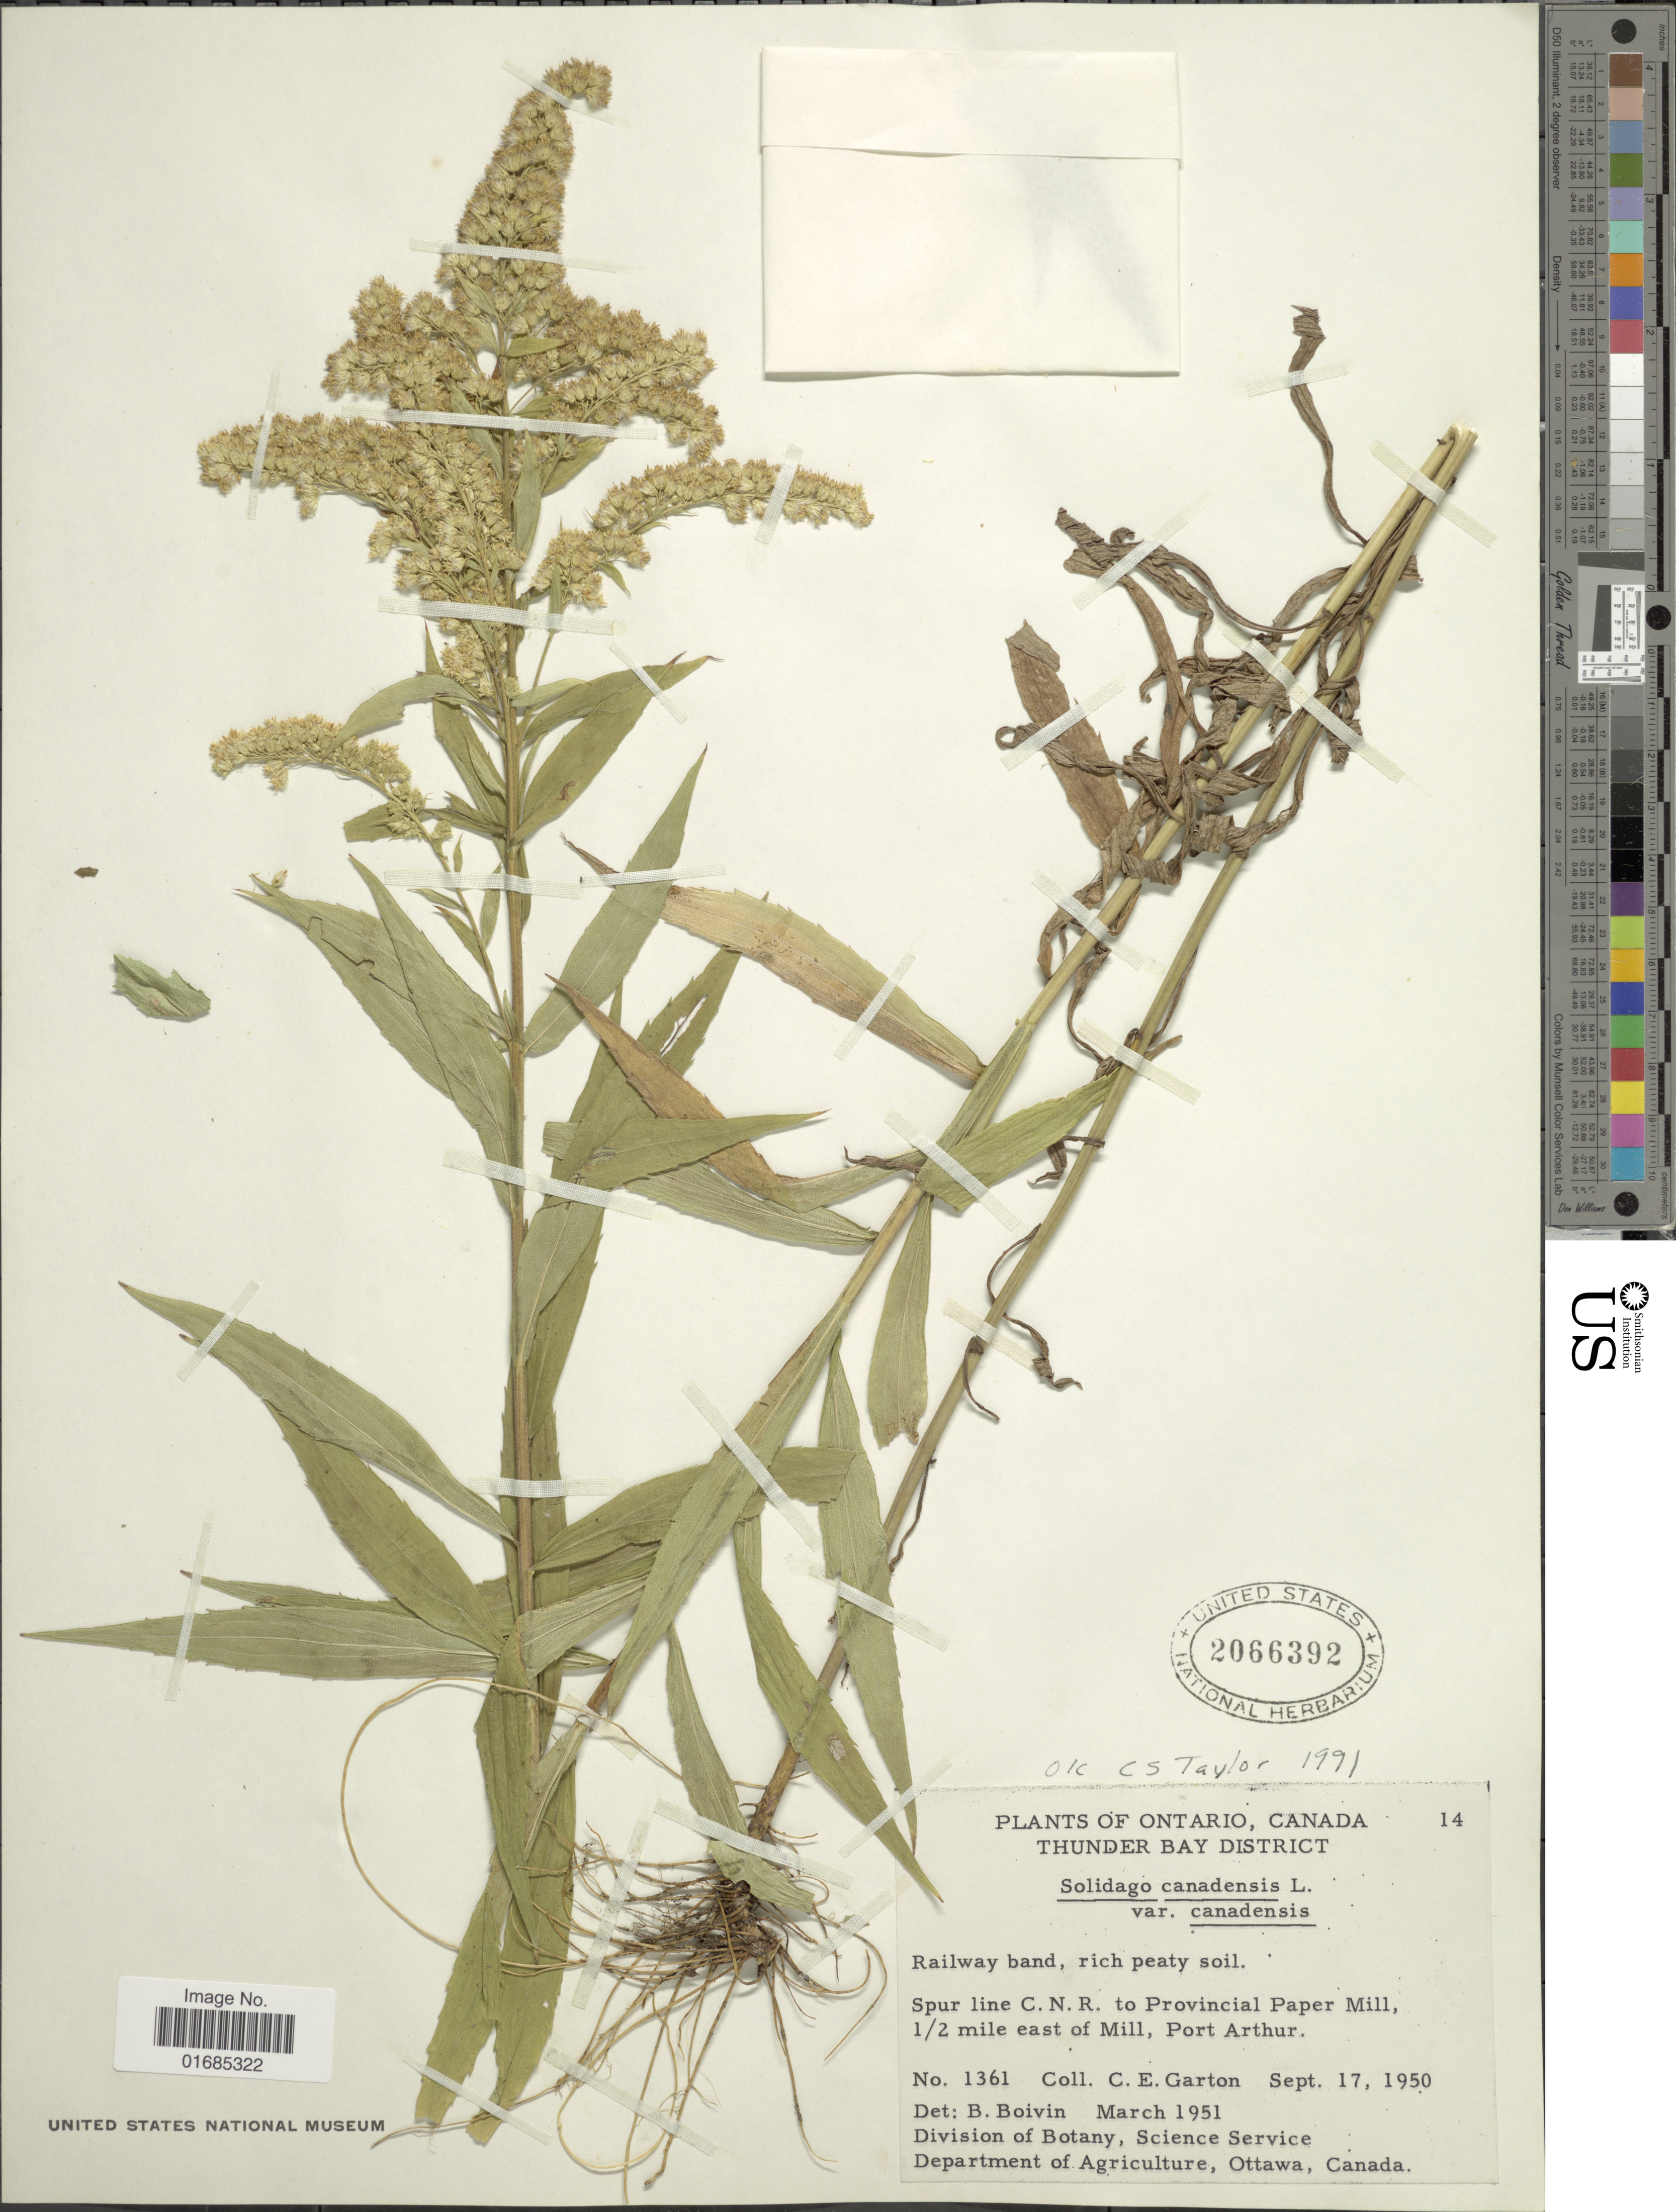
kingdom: Plantae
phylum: Tracheophyta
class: Magnoliopsida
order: Asterales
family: Asteraceae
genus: Solidago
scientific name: Solidago canadensis var. canadensis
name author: L.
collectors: C. E. Garton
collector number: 1361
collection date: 1950-09-17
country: Canada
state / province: Ontario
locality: Thunder Bay District, Railway band, Spur line C.N.R. to Provincial Paper Mill, 1/2 mile east of Mill, Port Arthur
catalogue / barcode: US 2066392